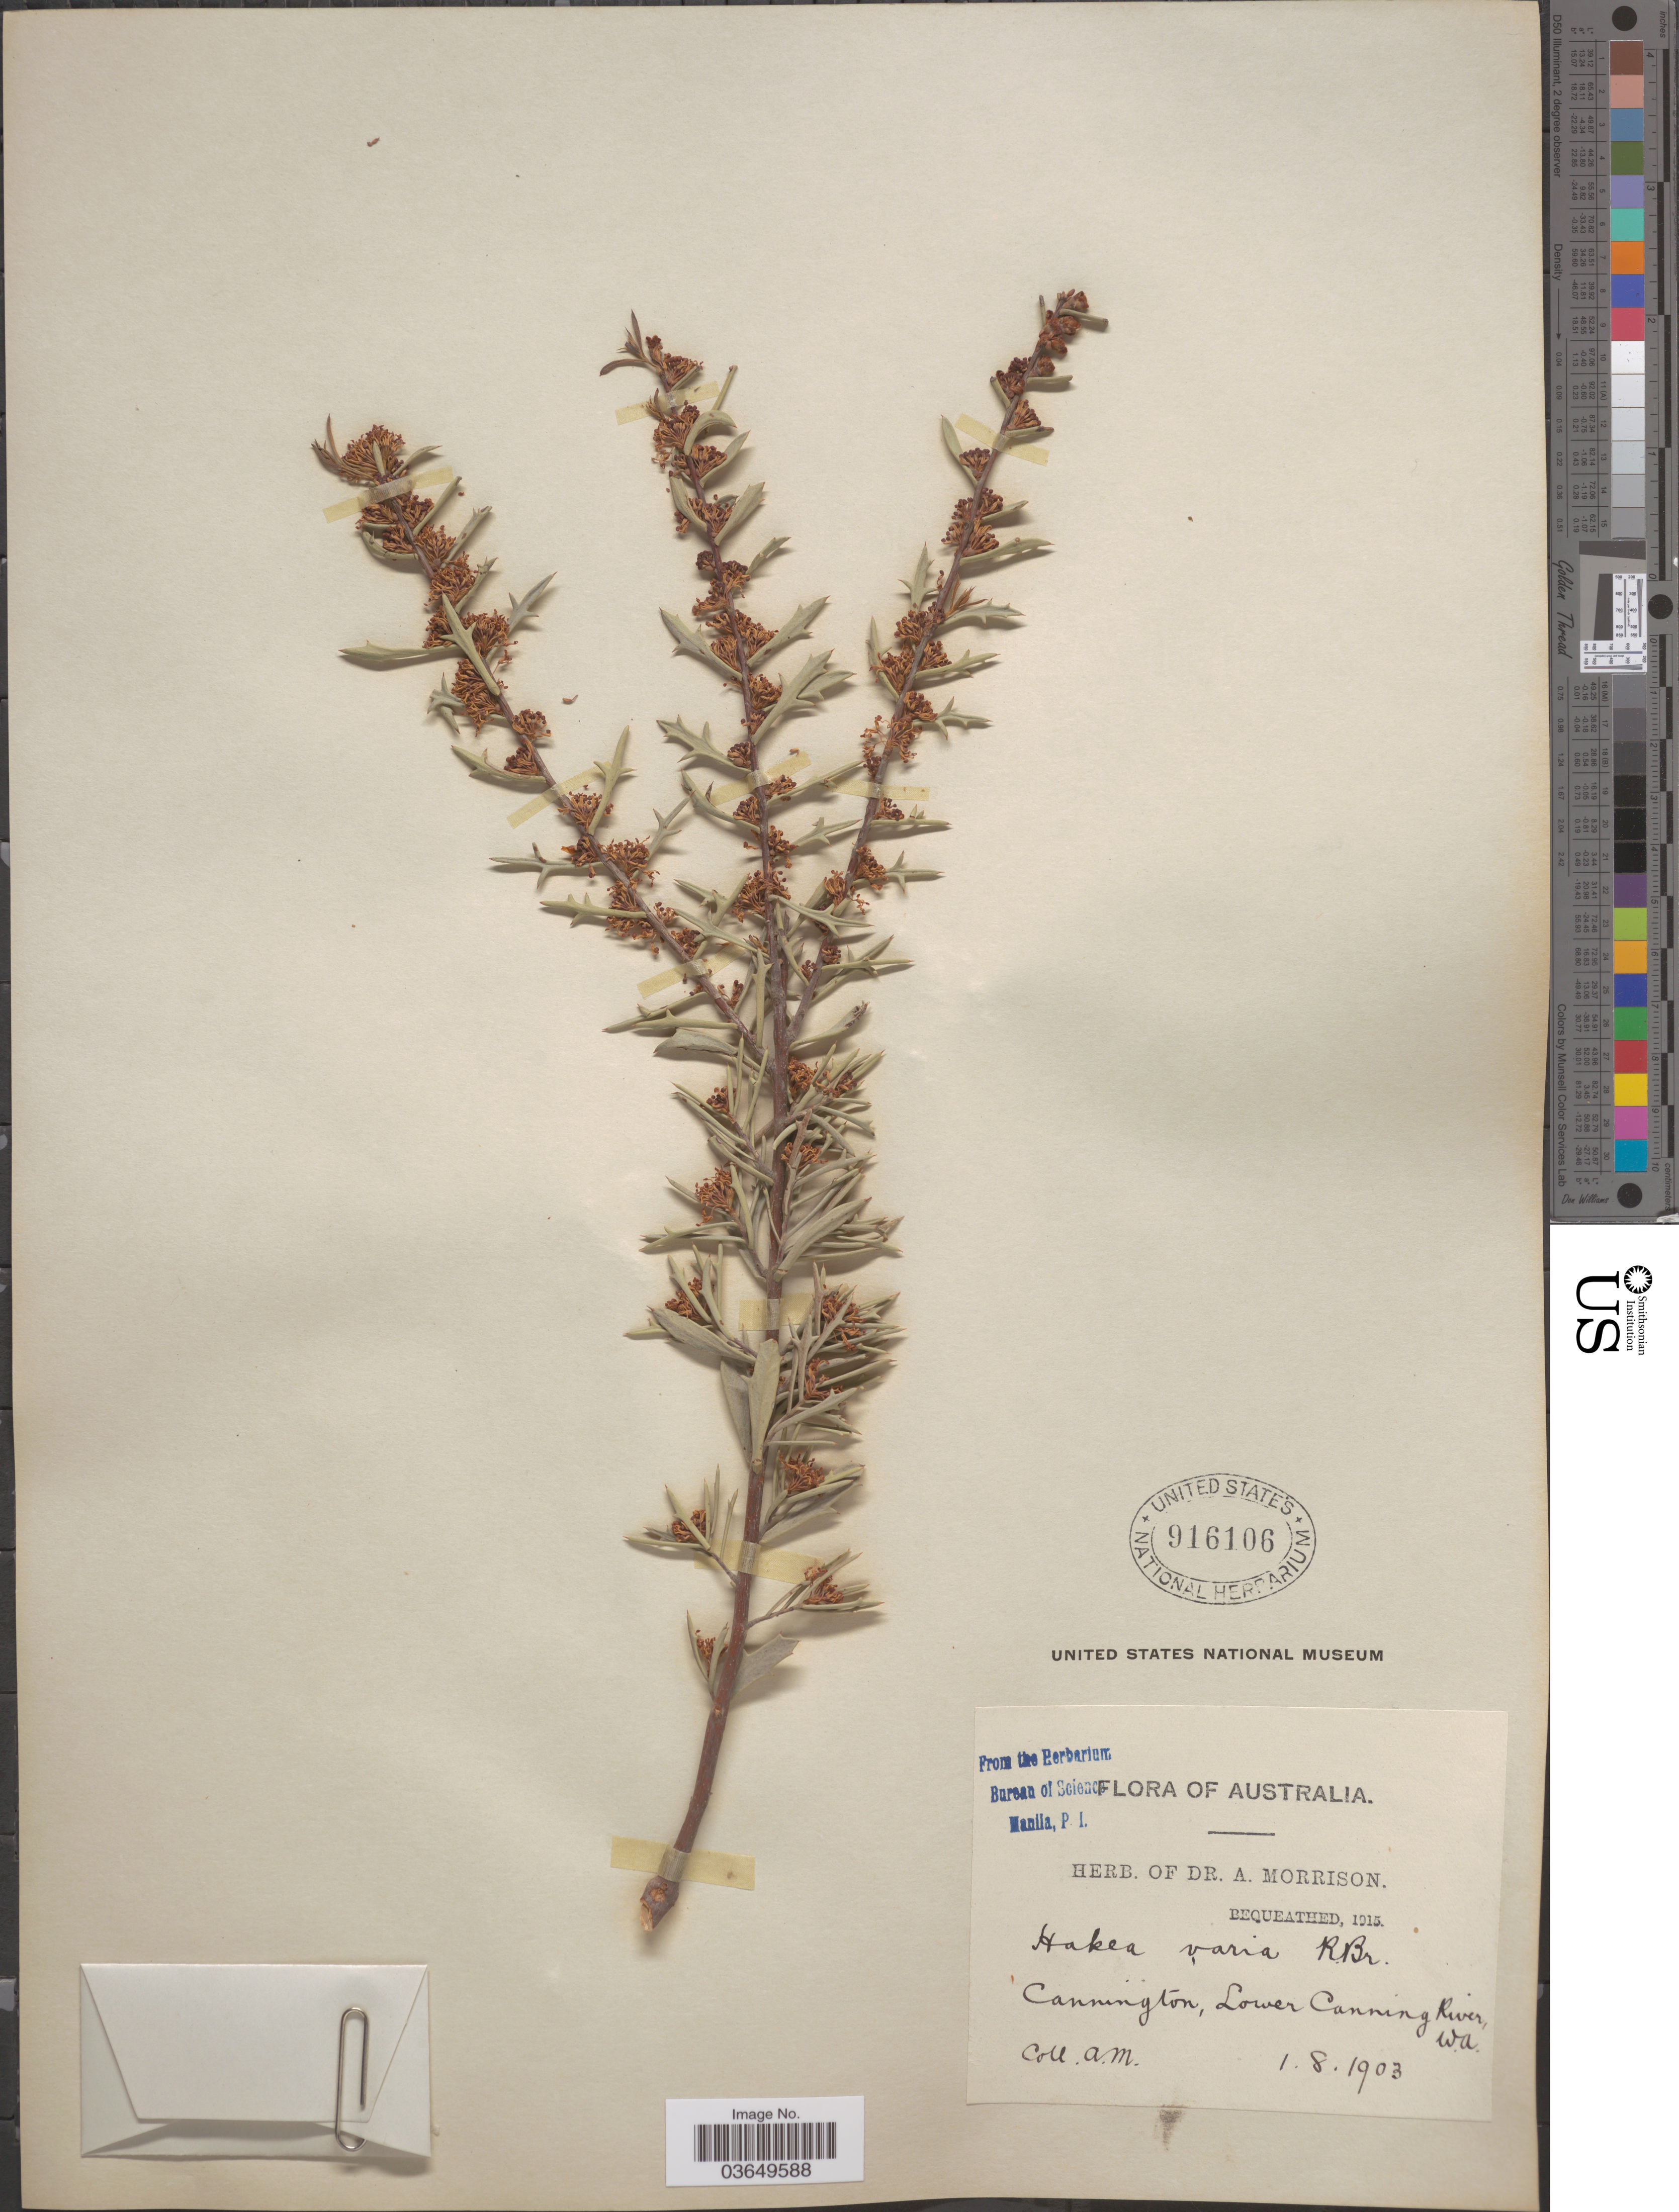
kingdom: Plantae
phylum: Tracheophyta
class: Magnoliopsida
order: Proteales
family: Proteaceae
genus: Hakea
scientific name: Hakea varia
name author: R. Br.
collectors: A. Morrison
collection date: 1903-08-01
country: Australia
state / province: Western Australia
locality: Cannington, Lower Canning River.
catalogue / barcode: US 916106